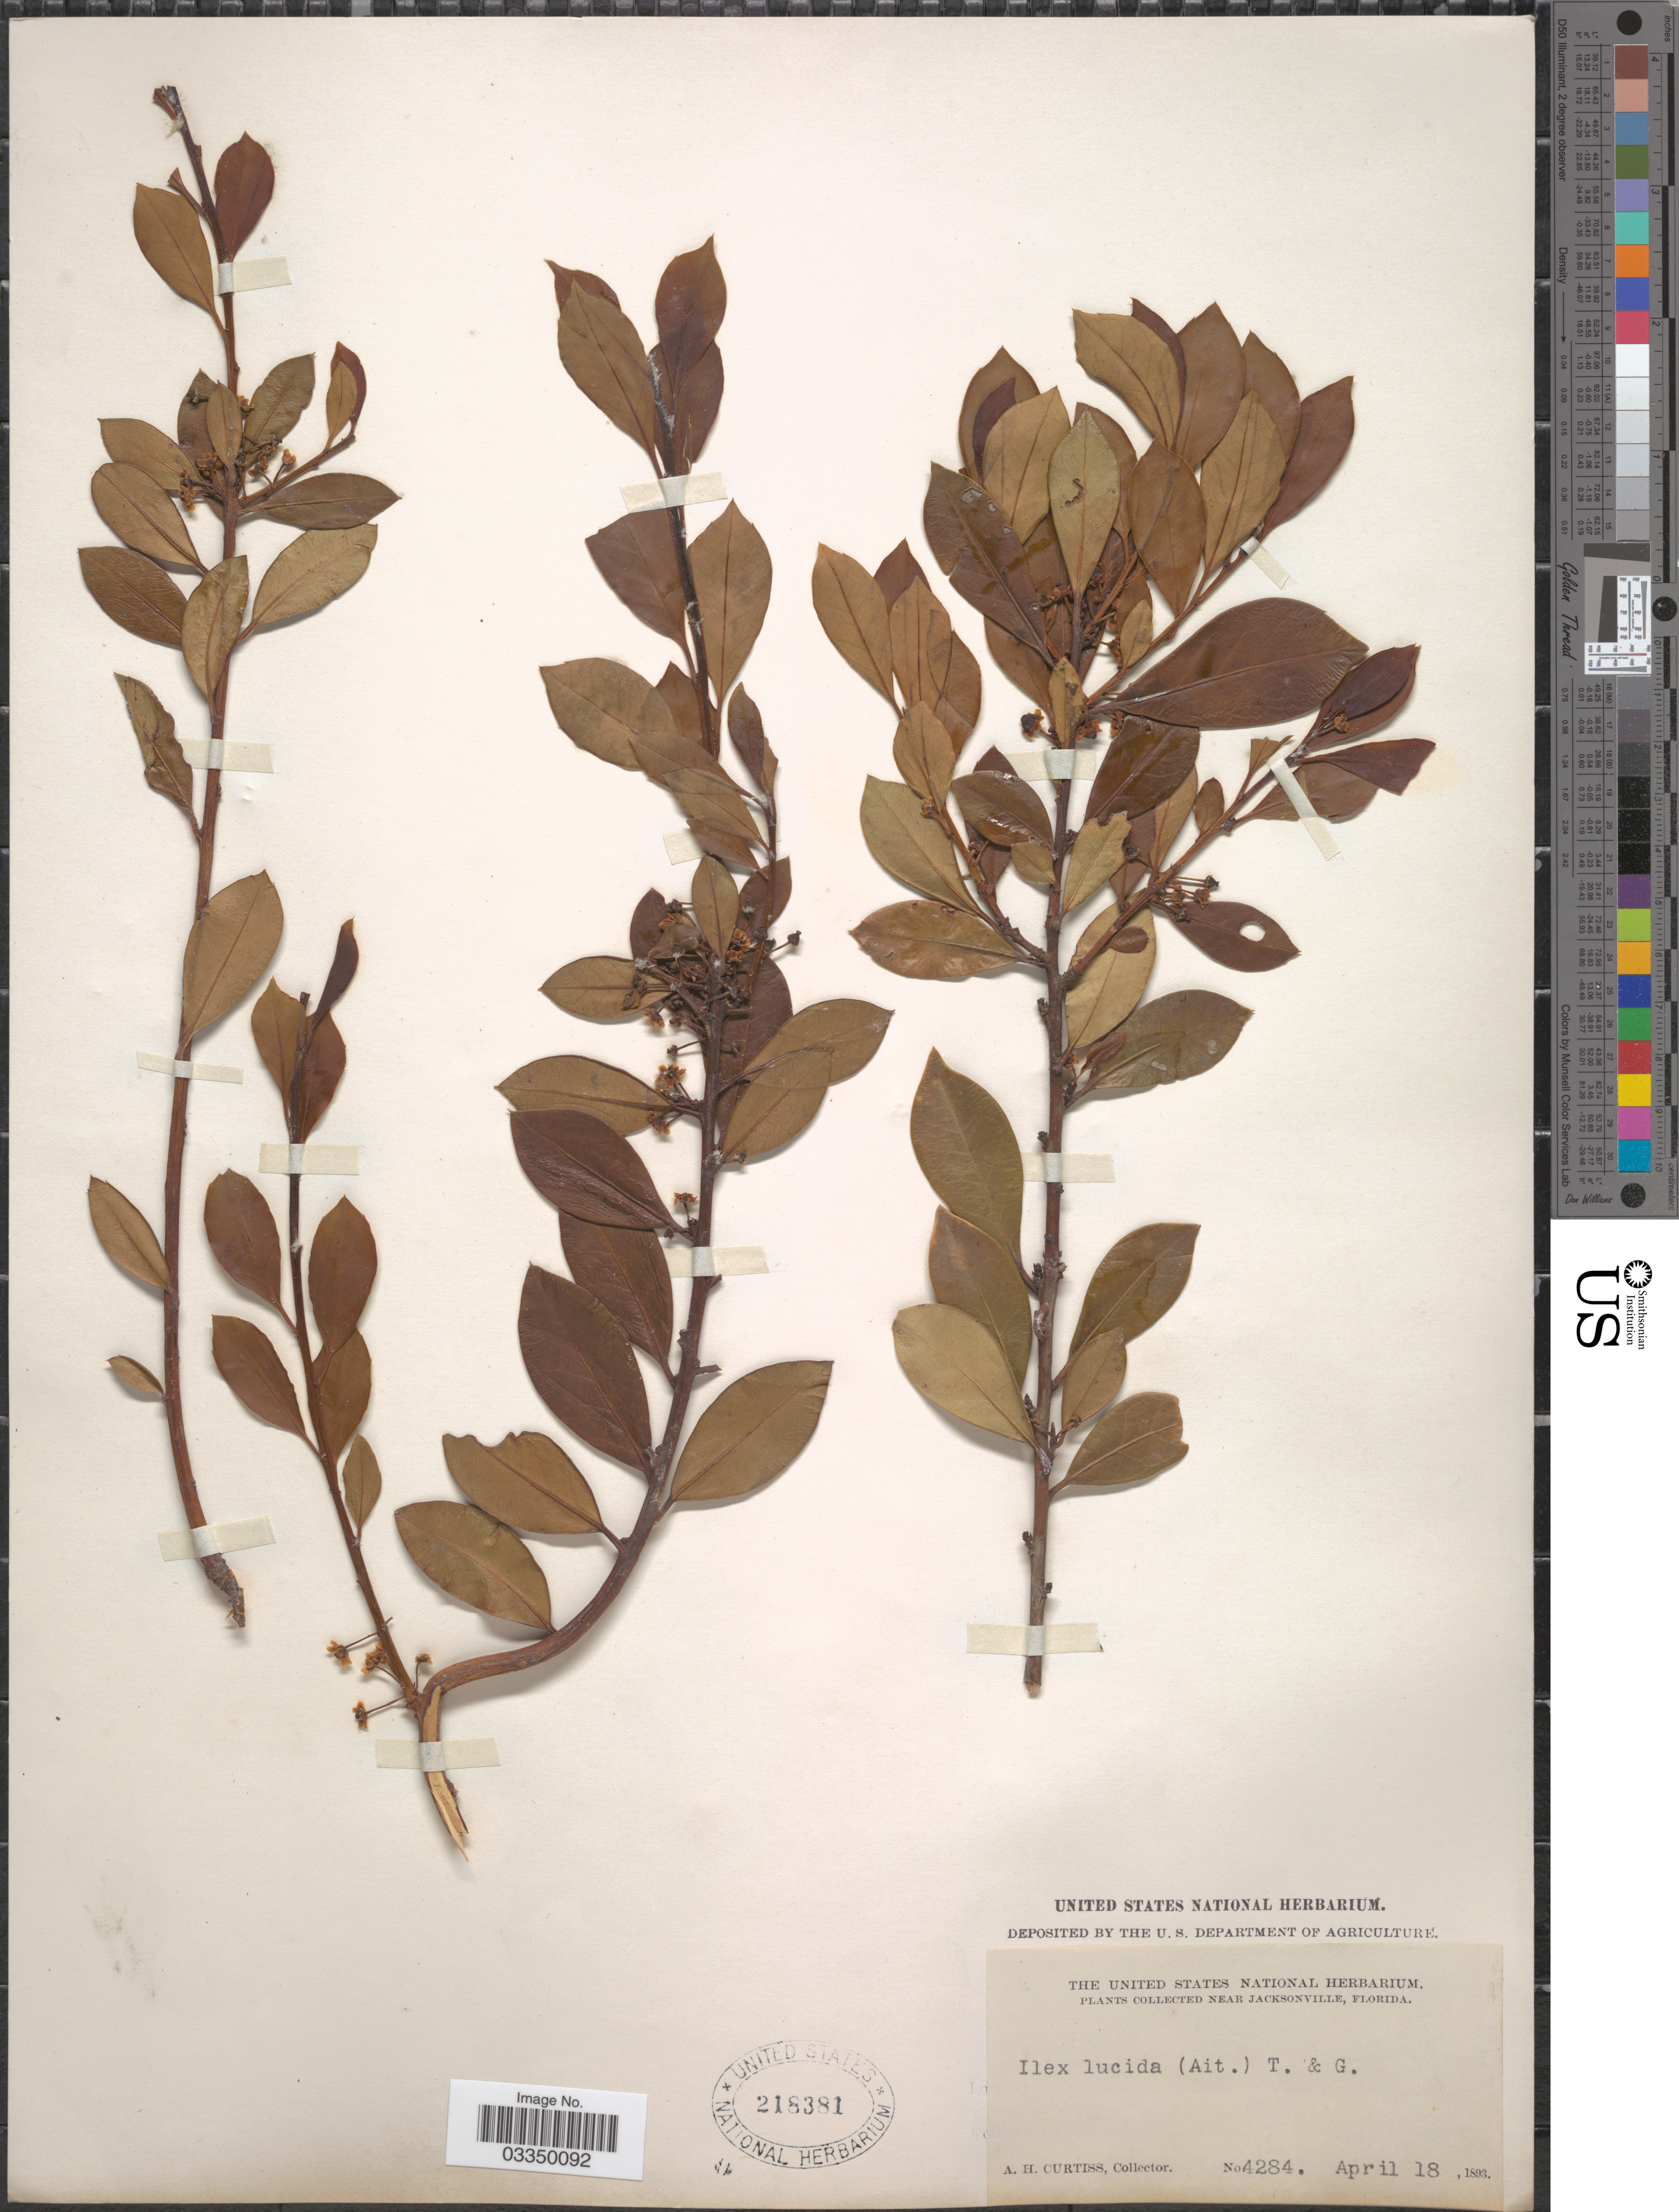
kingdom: Plantae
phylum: Tracheophyta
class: Magnoliopsida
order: Aquifoliales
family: Aquifoliaceae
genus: Ilex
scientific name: Ilex lucida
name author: Torr. & A. Gray ex S. Watson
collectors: A. H. Curtiss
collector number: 4284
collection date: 1893-04-18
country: United States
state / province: Florida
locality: Near Jacksonville.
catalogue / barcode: US 218381